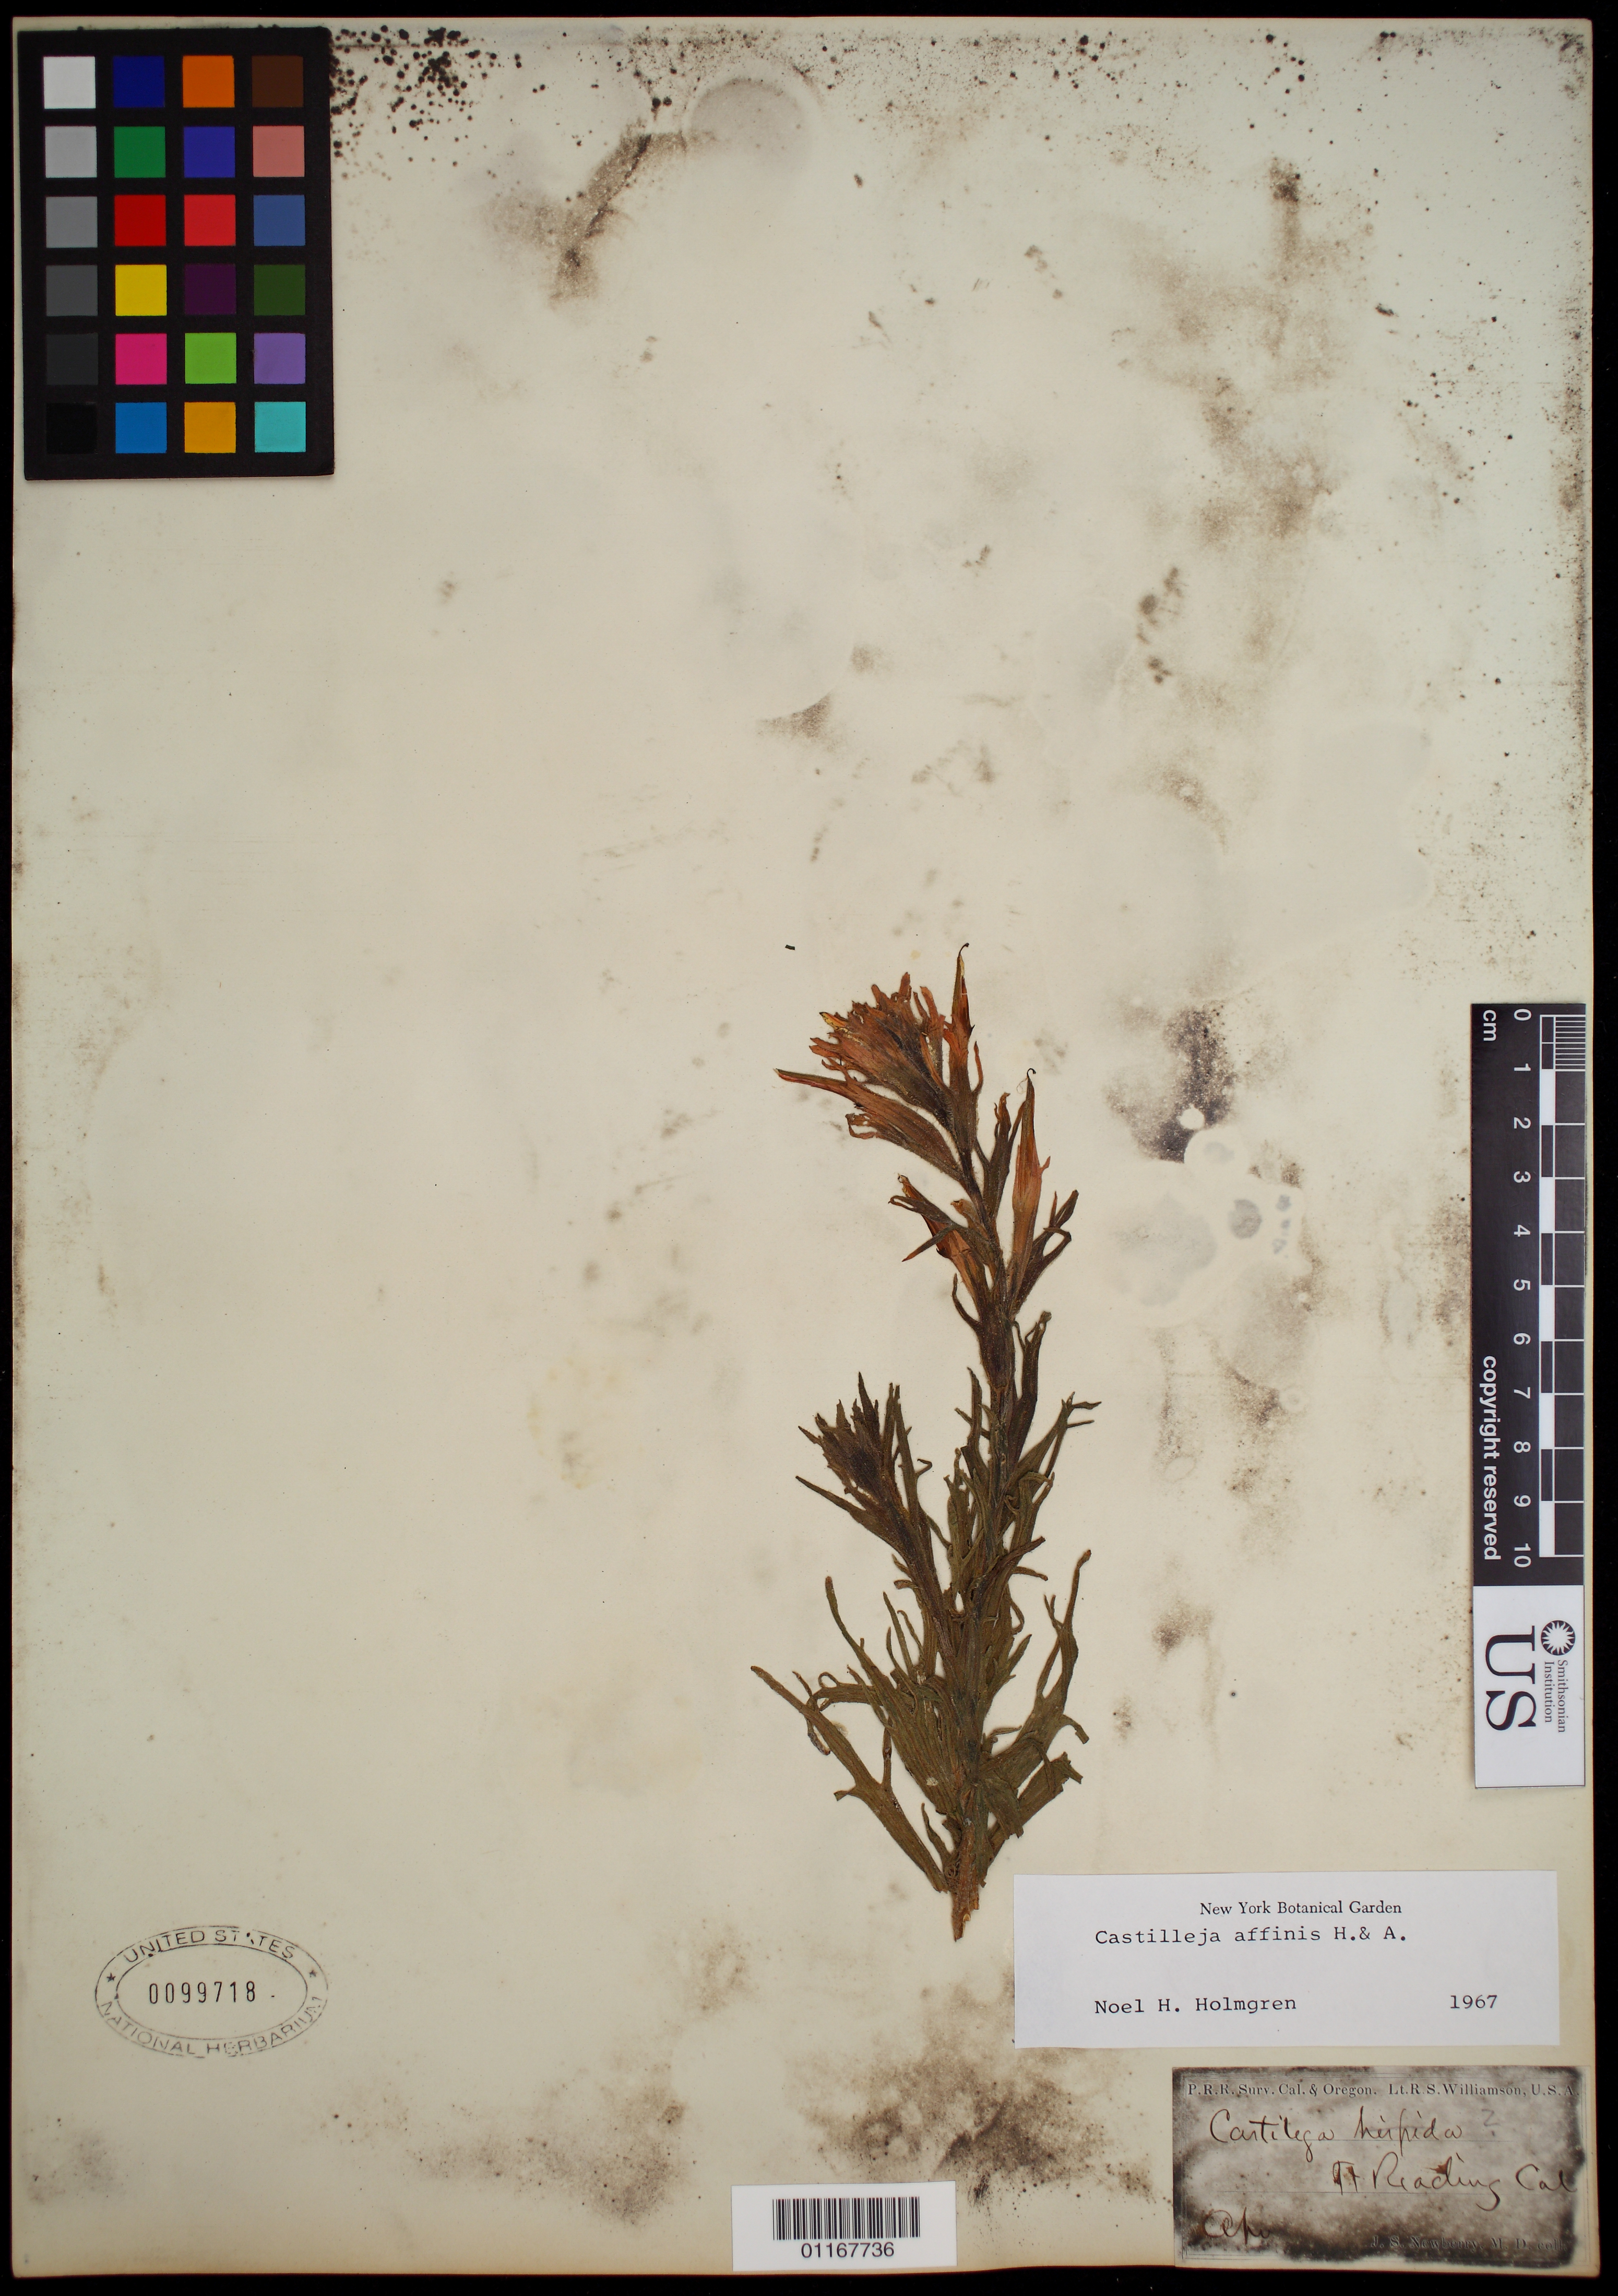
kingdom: Plantae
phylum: Tracheophyta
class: Magnoliopsida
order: Lamiales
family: Orobanchaceae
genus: Castilleja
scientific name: Castilleja affinis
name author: Hook. & Arn.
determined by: Holmgren, N. H., (NY), New York Botanical Garden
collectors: J. S. Newberry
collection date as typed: Apr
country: United States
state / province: California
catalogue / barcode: US 99718